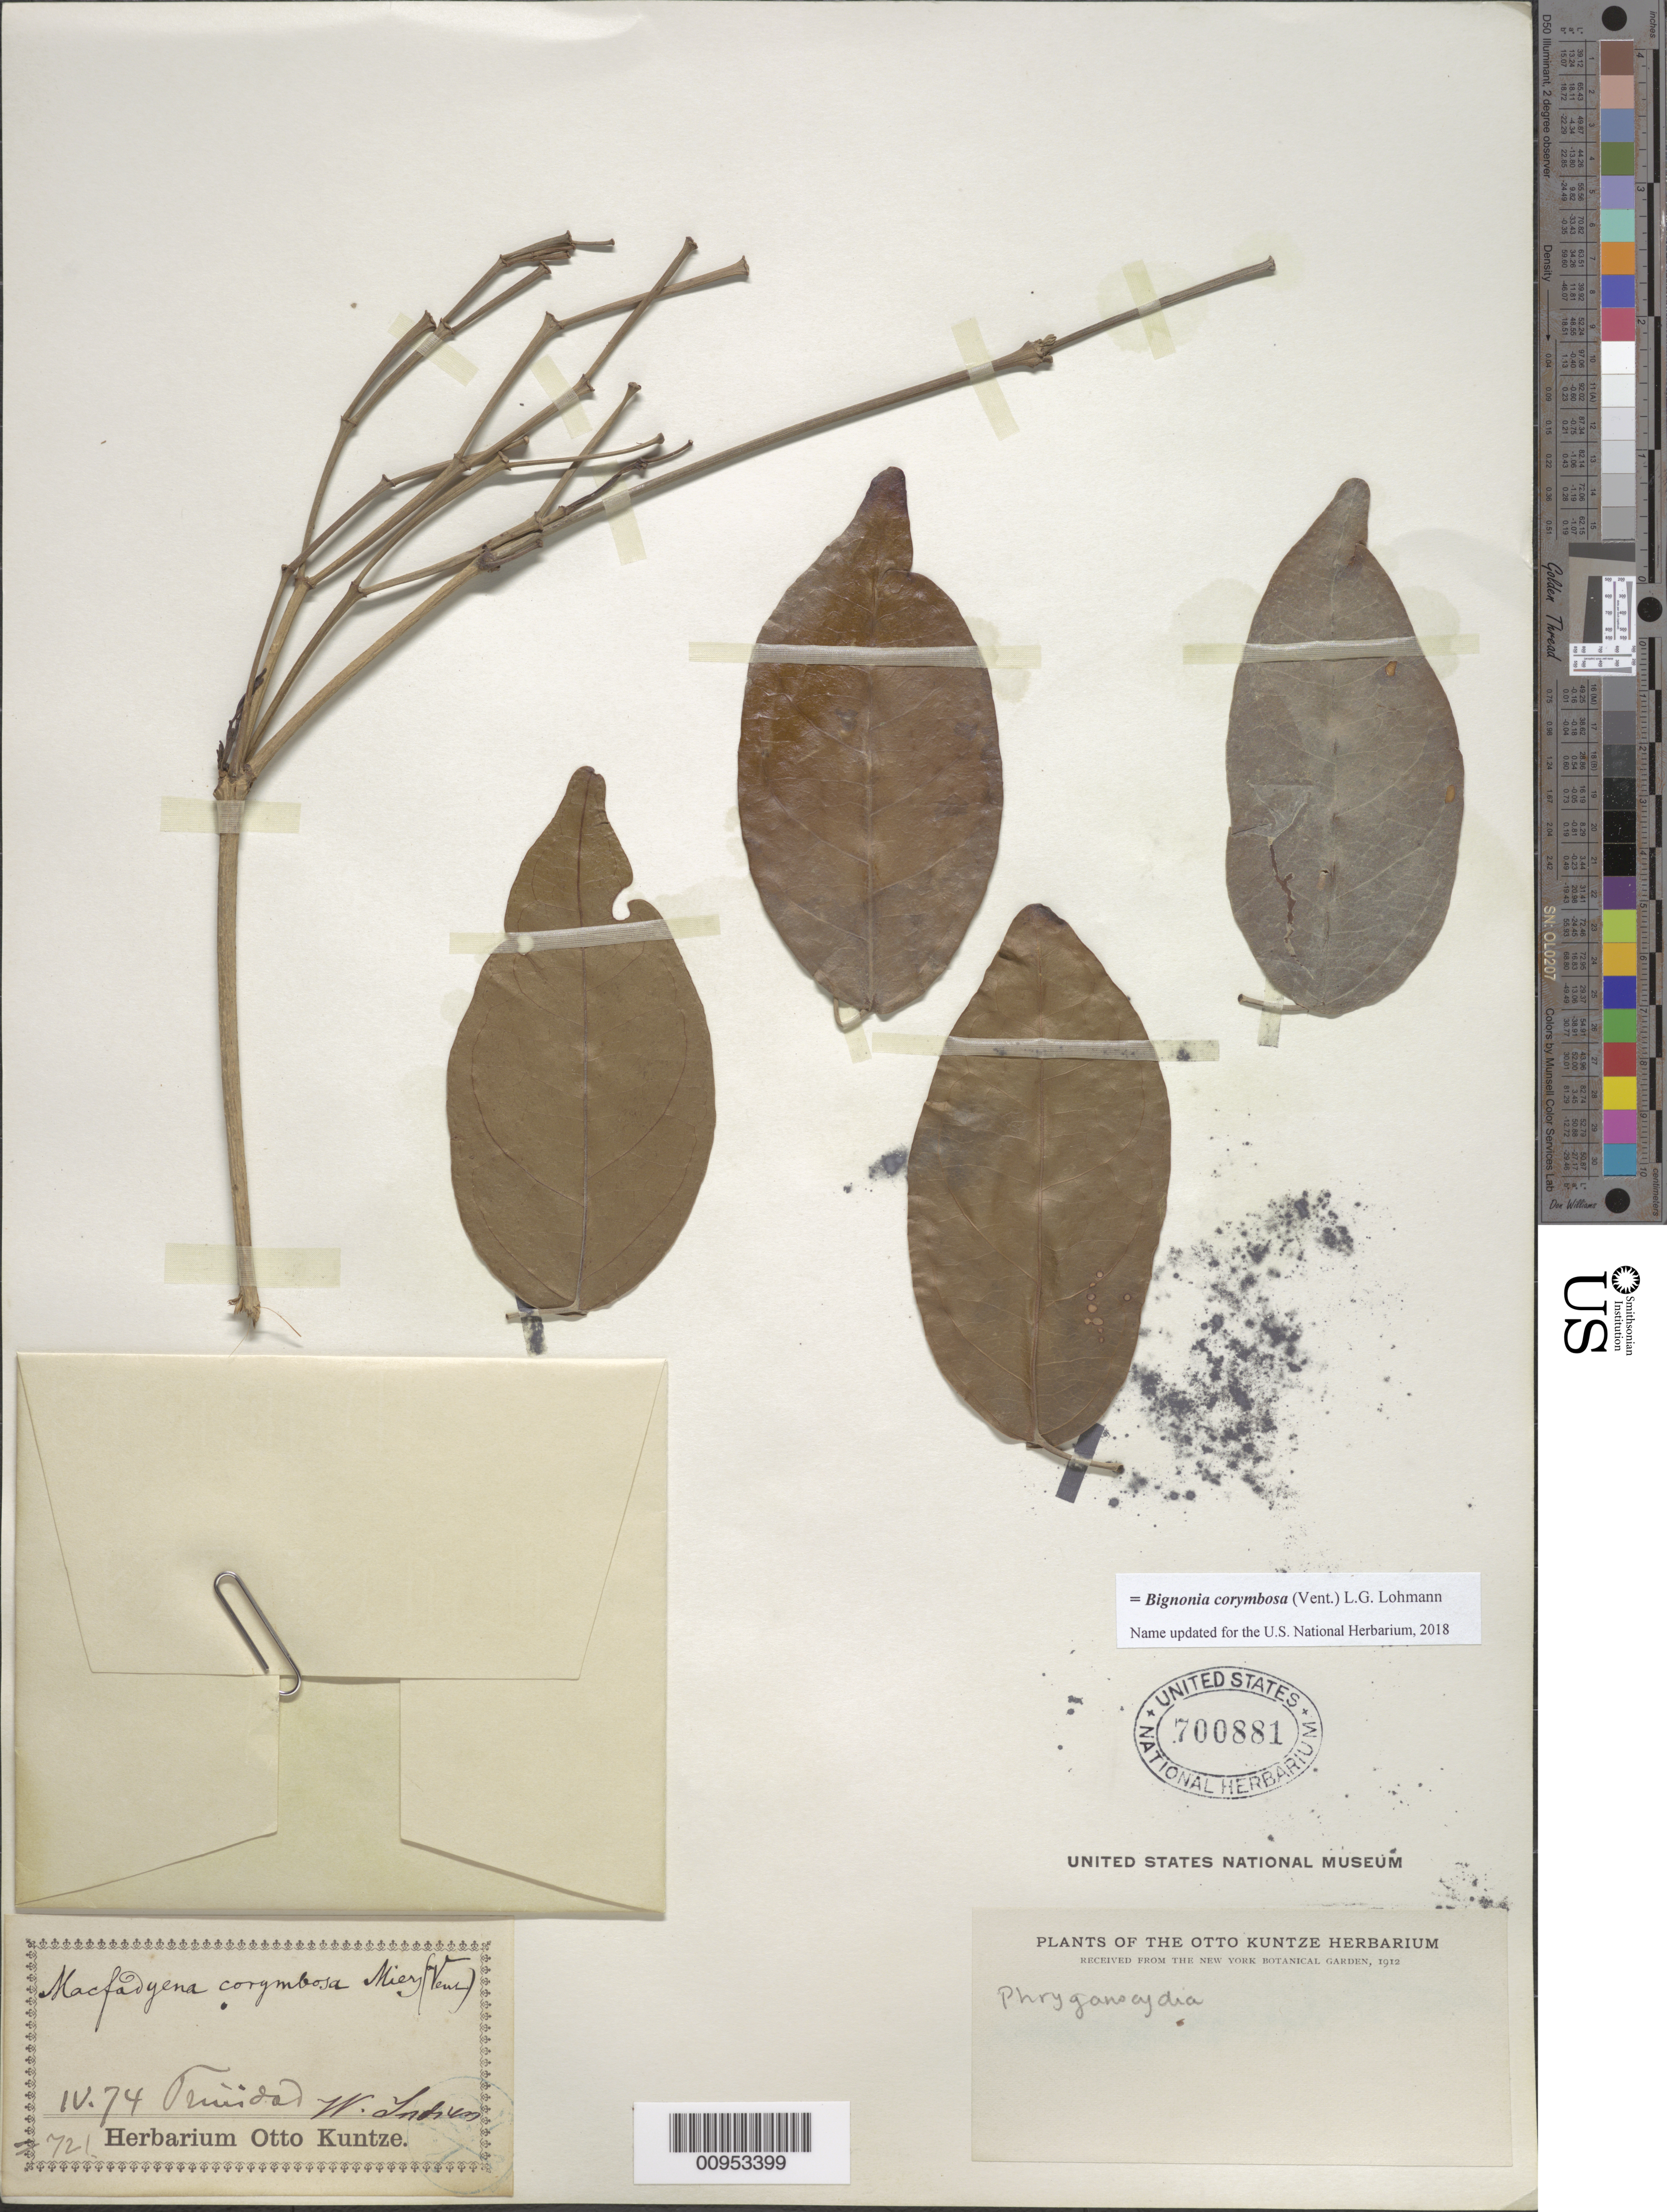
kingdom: Plantae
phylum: Tracheophyta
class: Magnoliopsida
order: Lamiales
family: Bignoniaceae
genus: Bignonia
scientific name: Bignonia corymbosa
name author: (Vent.) L.G. Lohmann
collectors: C.E.O. Kuntze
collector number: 721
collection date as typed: Apr 1874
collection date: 1874-04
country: Trinidad and Tobago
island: Trinidad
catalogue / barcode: US 700881